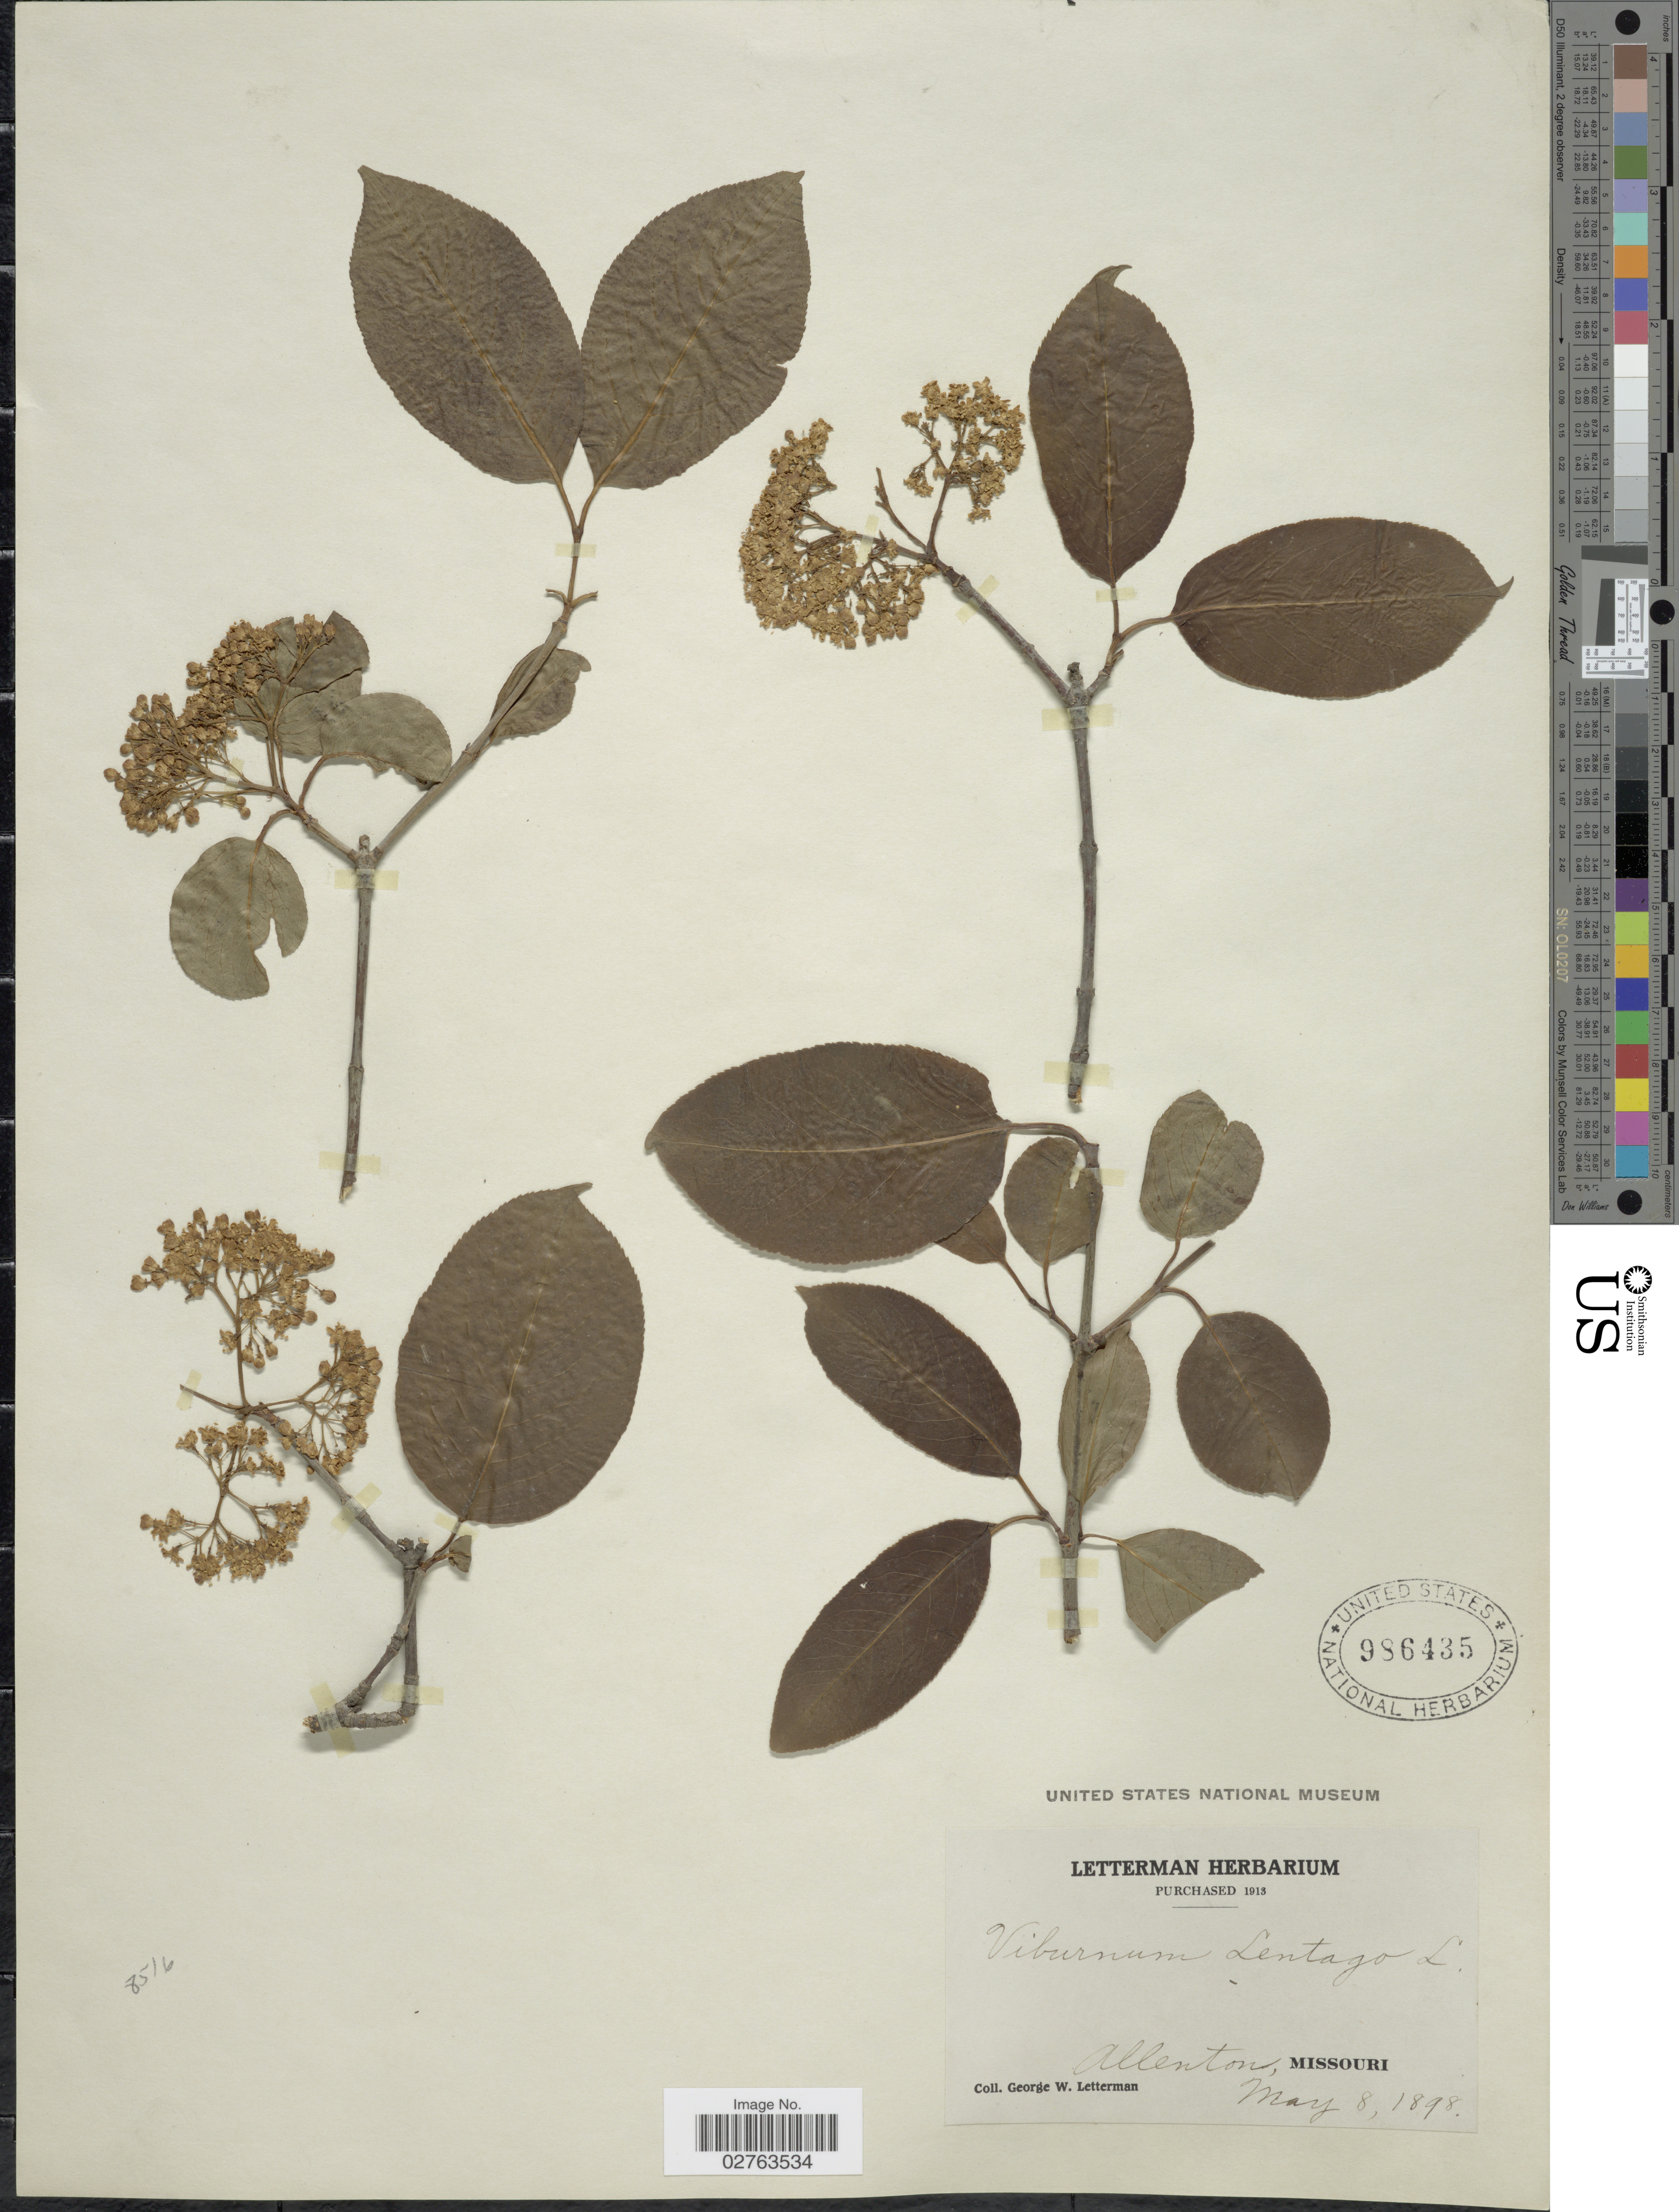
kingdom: Plantae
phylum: Tracheophyta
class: Magnoliopsida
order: Dipsacales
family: Viburnaceae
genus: Viburnum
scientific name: Viburnum lentago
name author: L.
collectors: G. W. Letterman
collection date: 1898-05-08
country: United States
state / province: Missouri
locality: Allenton.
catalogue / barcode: US 986435